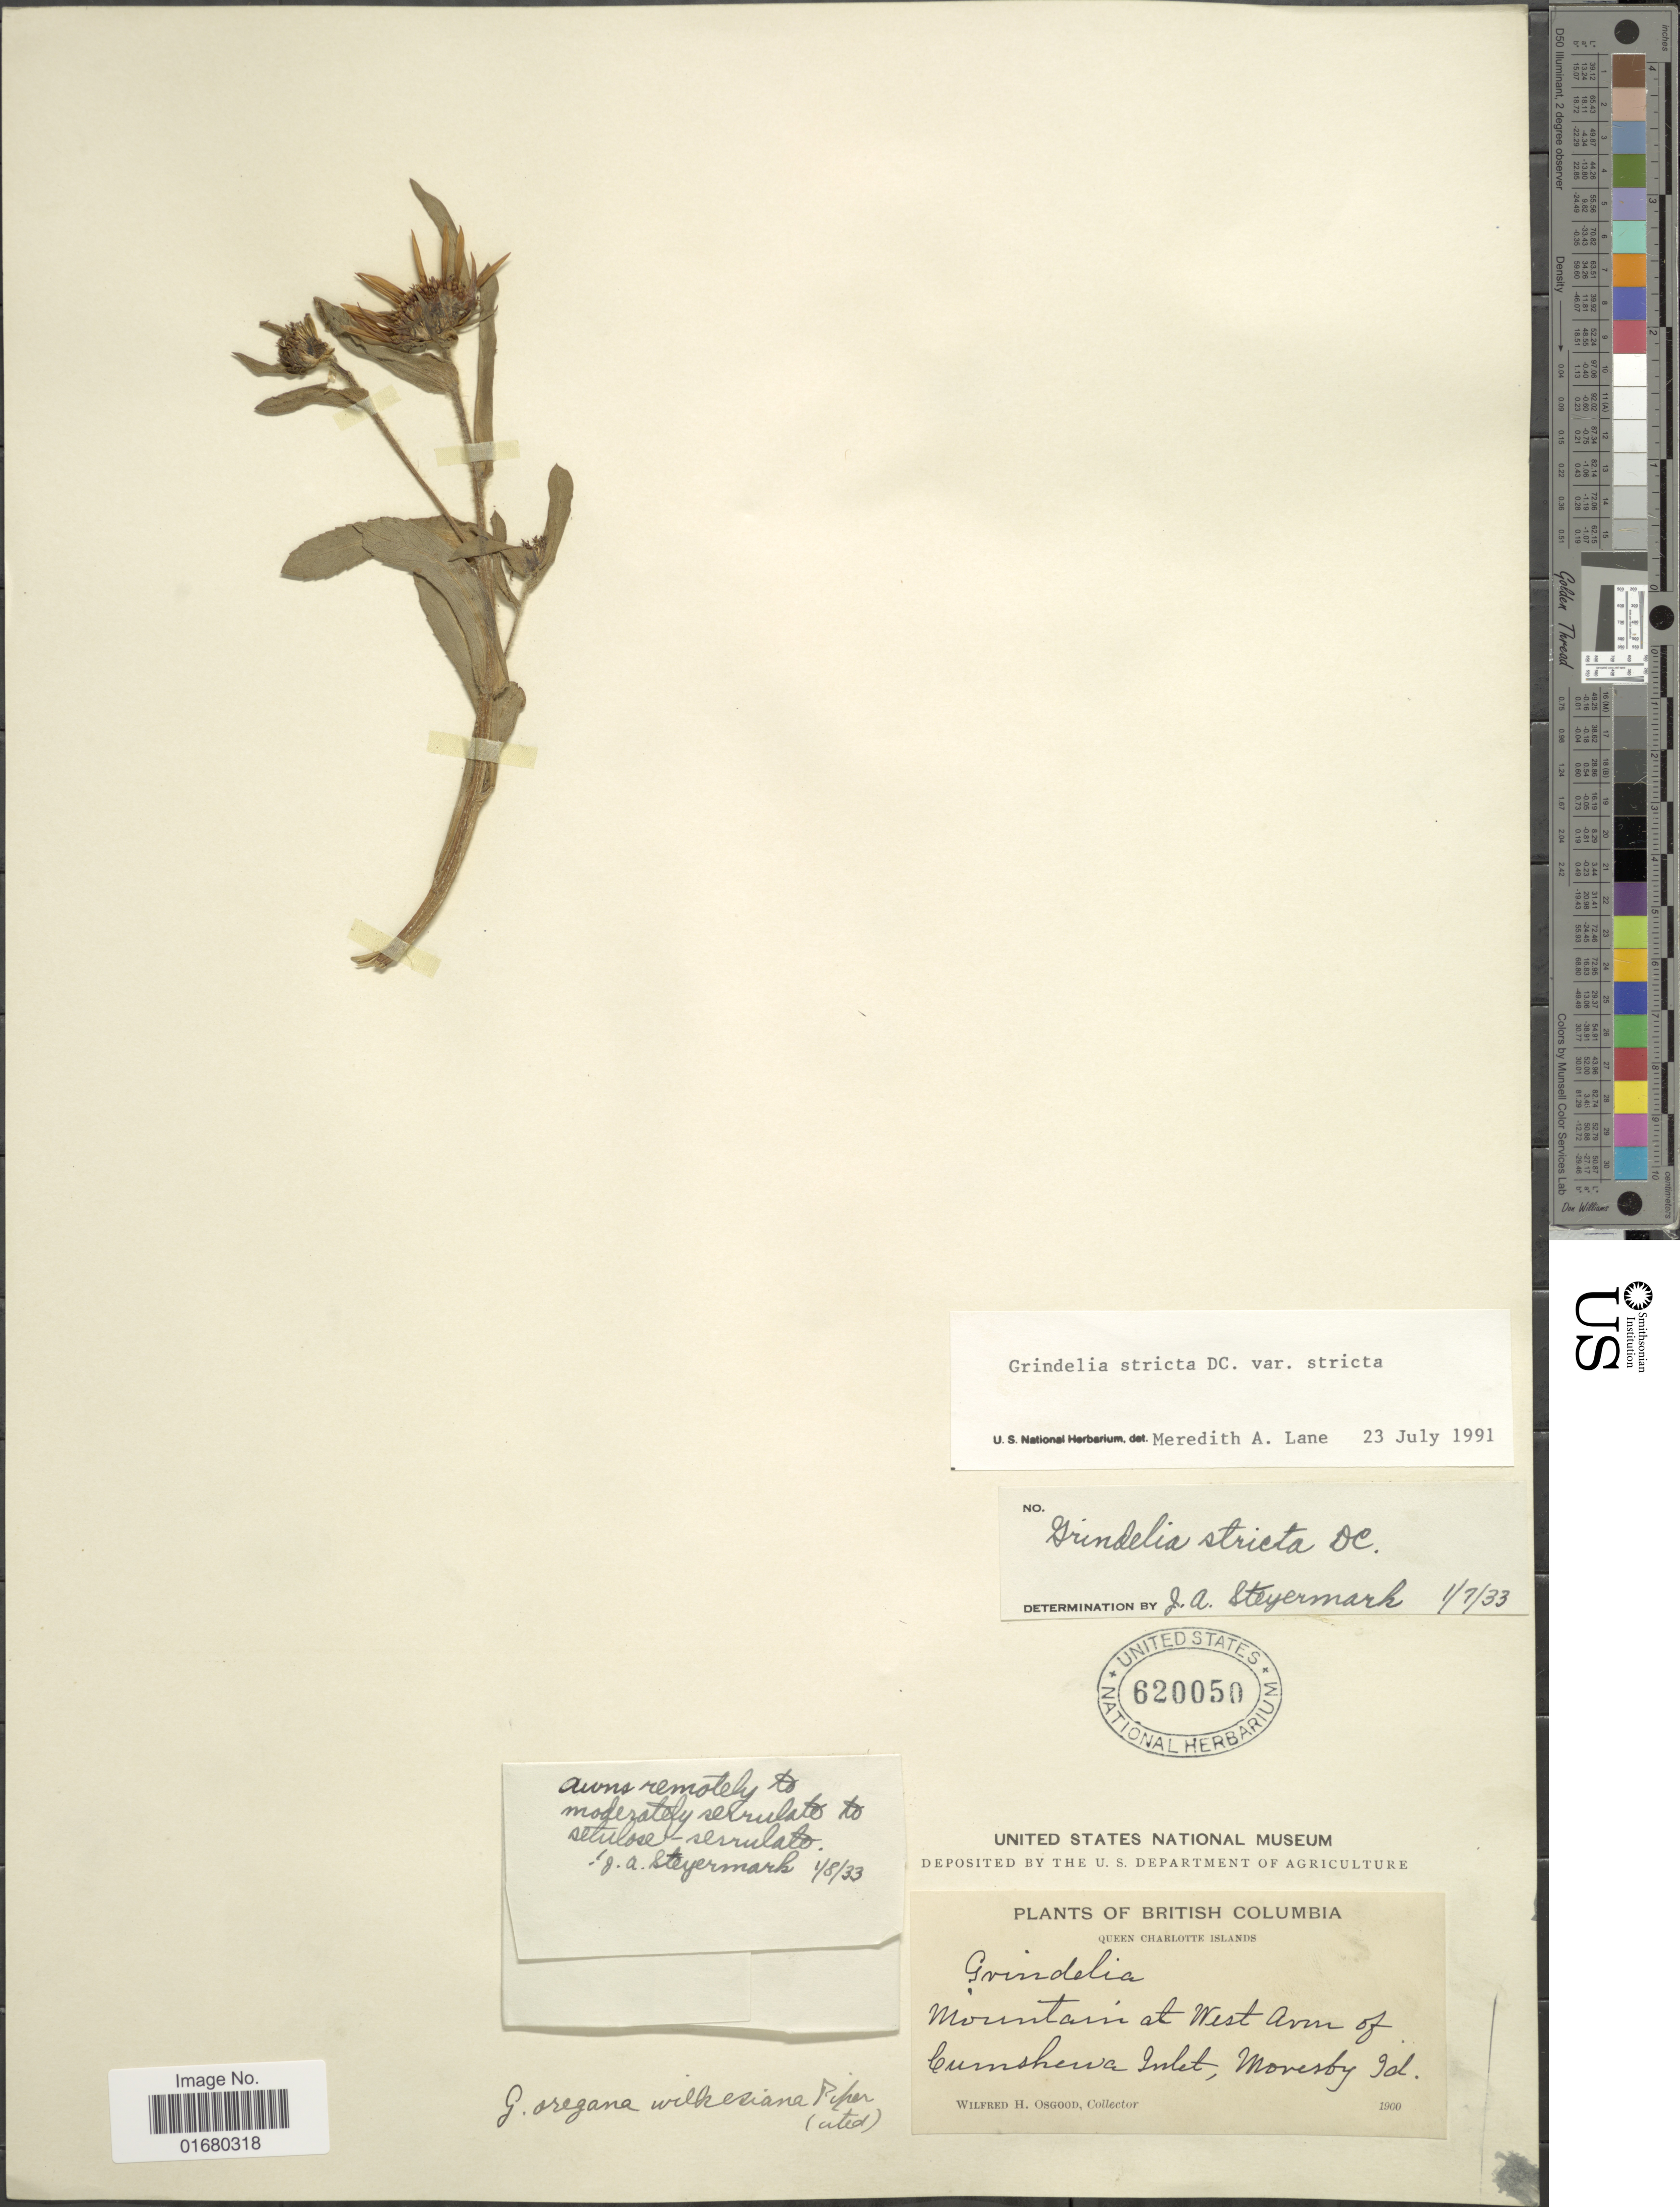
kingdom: Plantae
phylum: Tracheophyta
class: Magnoliopsida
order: Asterales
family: Asteraceae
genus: Grindelia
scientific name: Grindelia stricta var. stricta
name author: DC.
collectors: W. Osgood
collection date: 1900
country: Canada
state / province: British Columbia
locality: Queen Charlotte Islands, Mountains at West Arm of Cumshewa Inlet, Moresby Id.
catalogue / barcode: US 620050